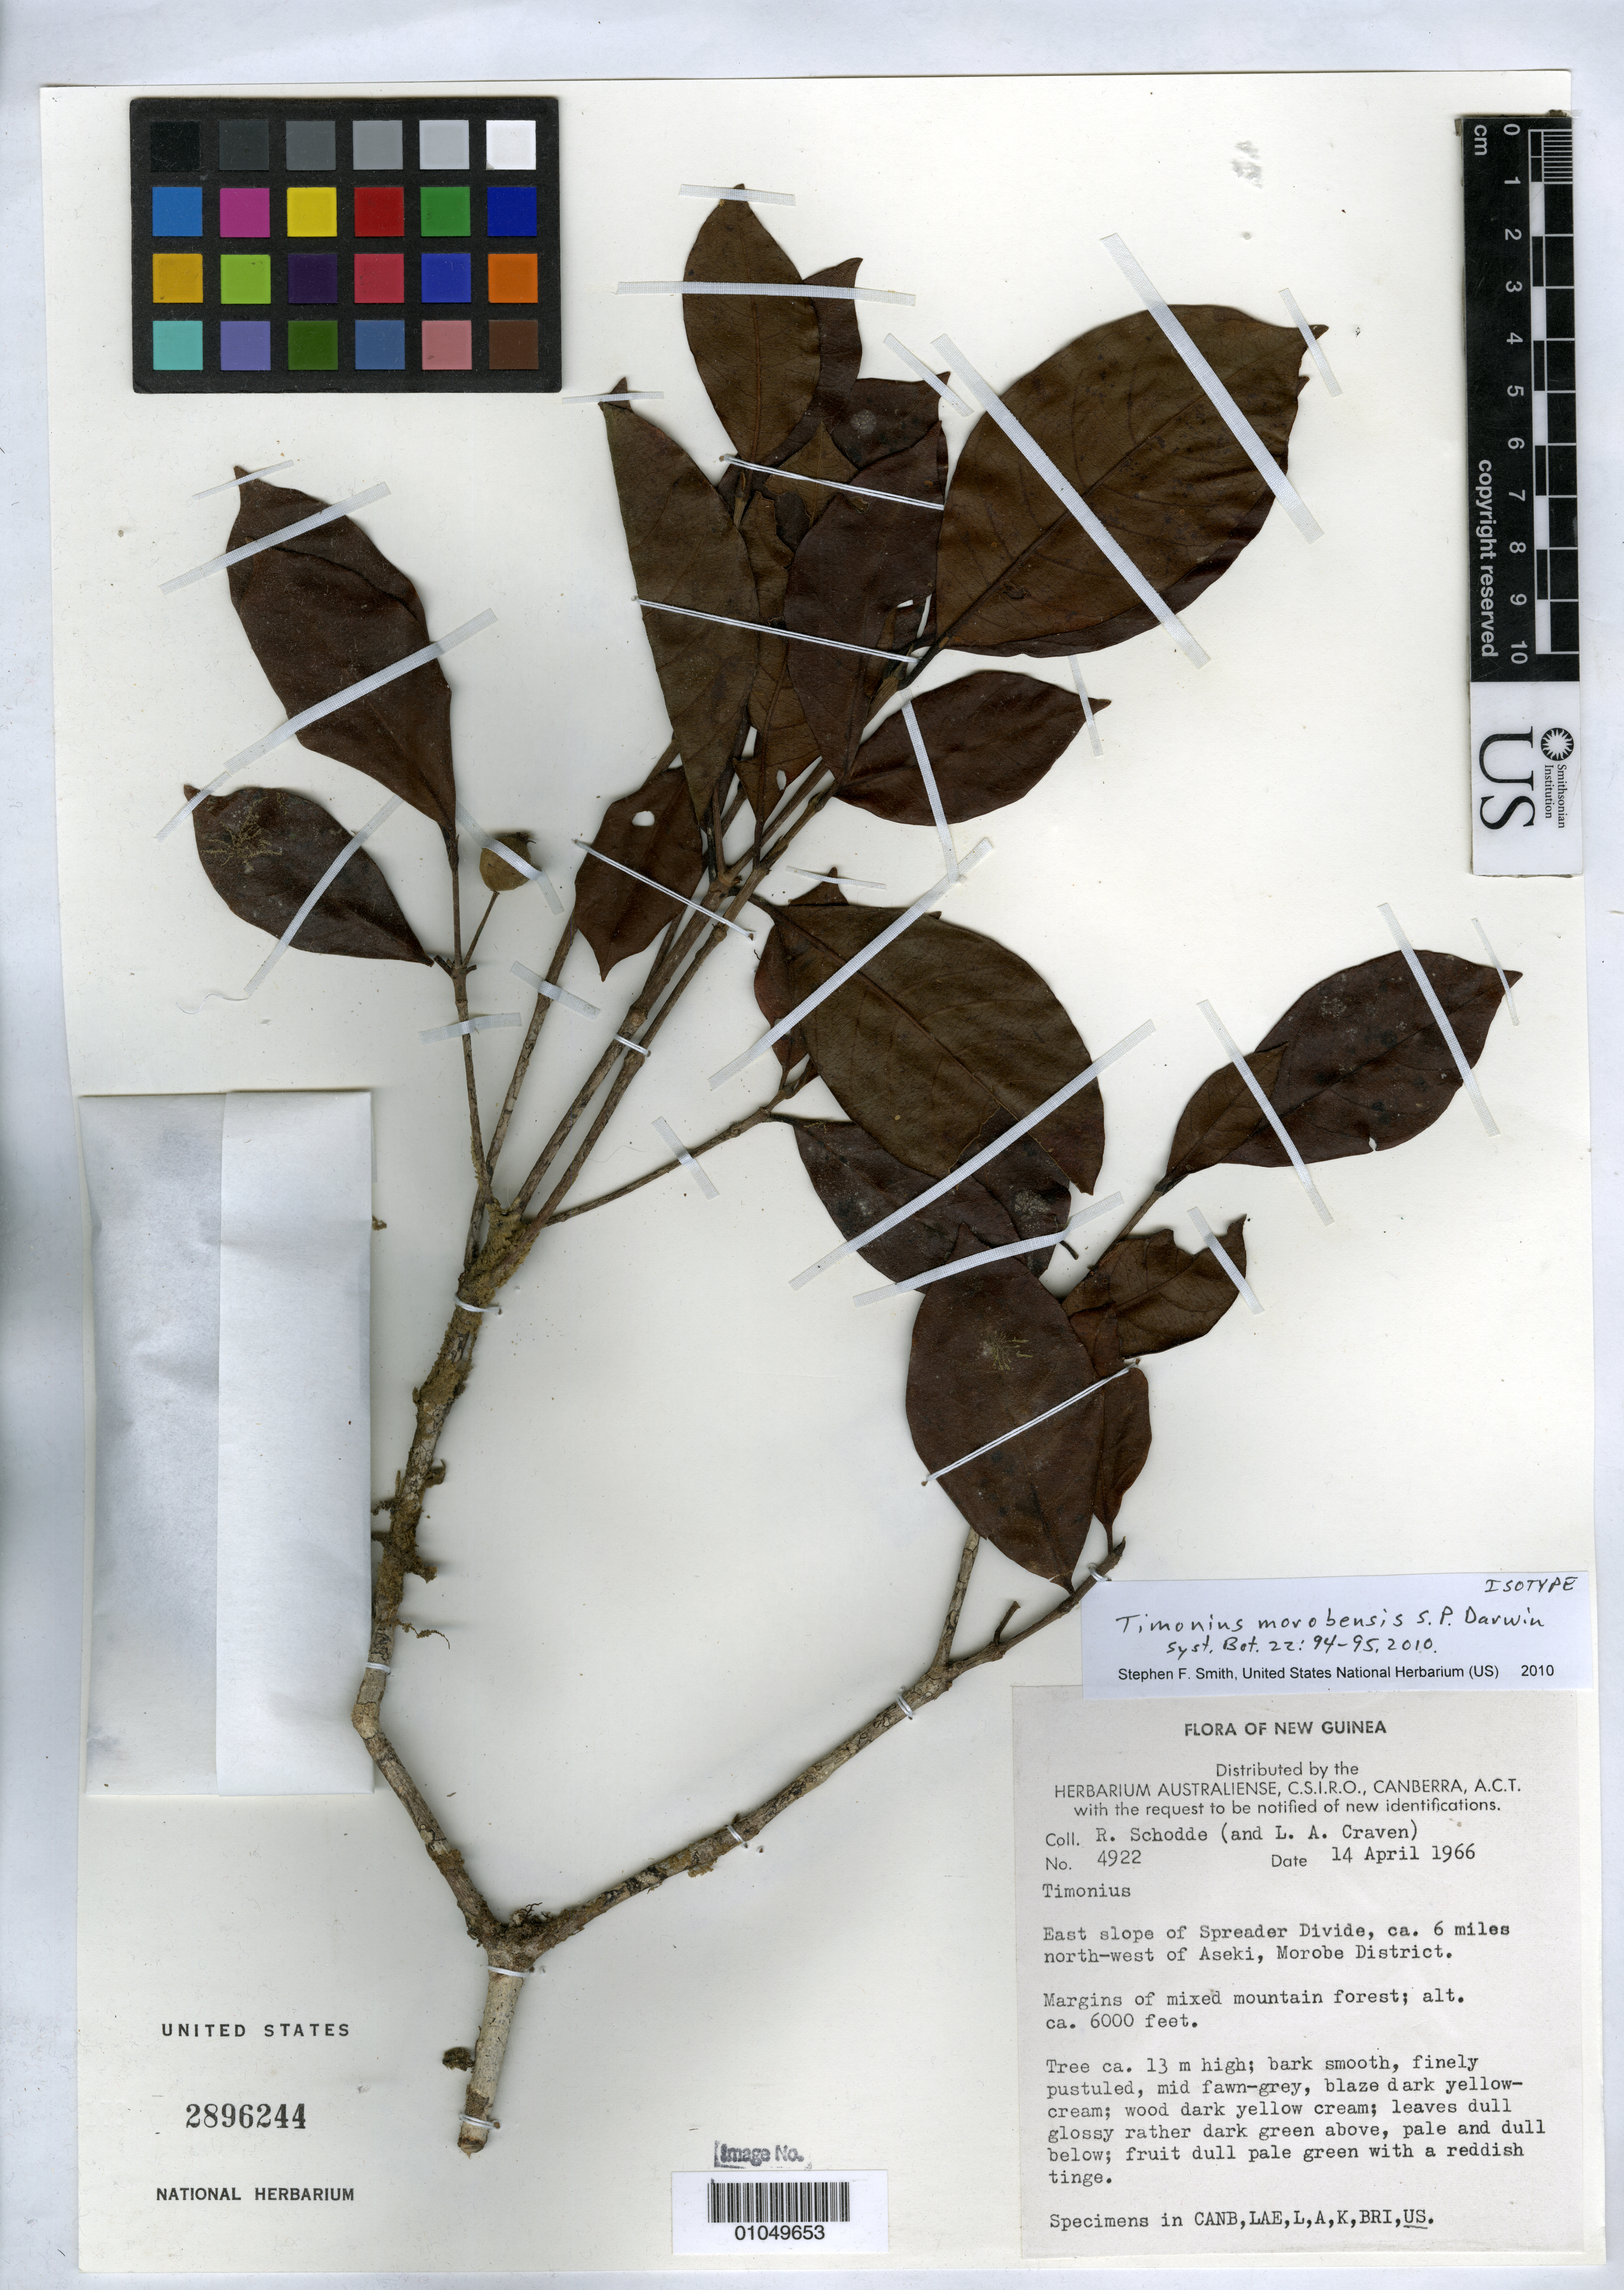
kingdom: Plantae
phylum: Tracheophyta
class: Magnoliopsida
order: Gentianales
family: Rubiaceae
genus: Timonius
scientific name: Timonius morobensis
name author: S.P. Darwin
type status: Isotype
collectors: R. Schodde & L. A. Craven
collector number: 4922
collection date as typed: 14 Apr 1966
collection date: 1966-04-14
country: Papua New Guinea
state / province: Morobe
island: New Guinea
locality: East slope of Spreader Divide, ca. 6 miles north-west of Aseki, Morobe District.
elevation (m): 1829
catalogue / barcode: US 2896244